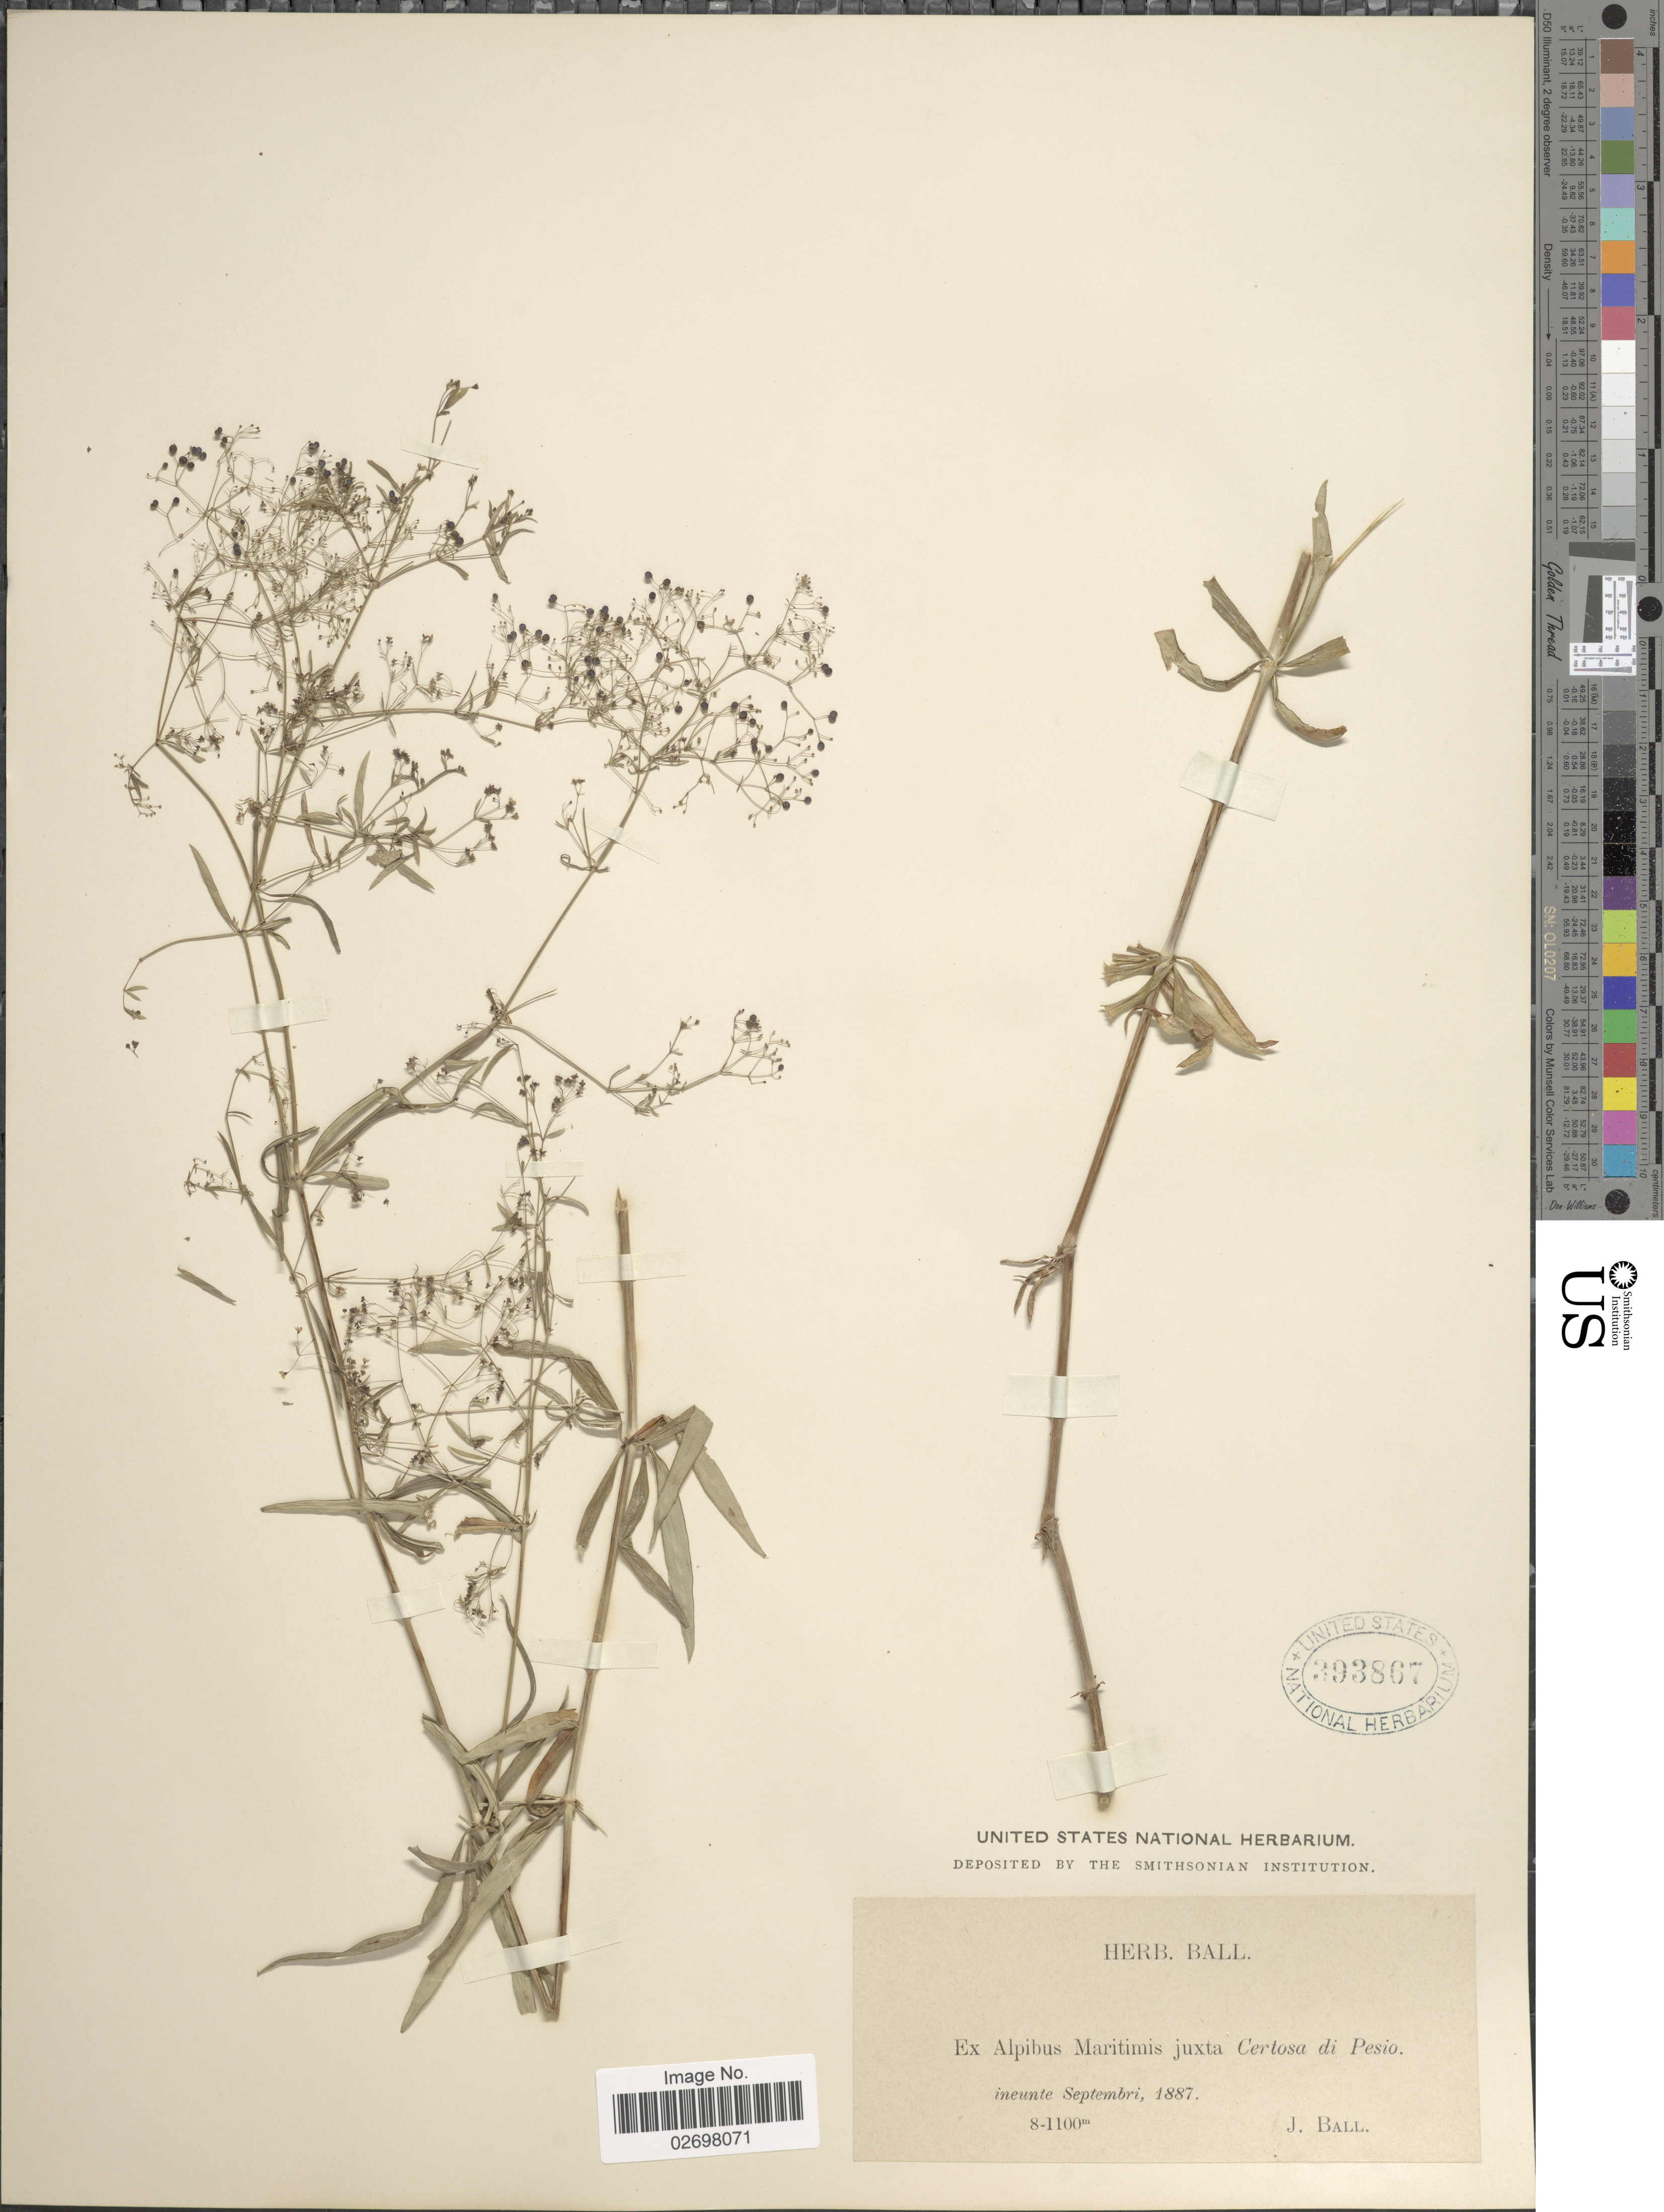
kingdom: Plantae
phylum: Tracheophyta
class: Magnoliopsida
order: Gentianales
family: Rubiaceae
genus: Galium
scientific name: Galium sp.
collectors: J. Ball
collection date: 1887-09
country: Italy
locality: Alpibus Maritimis juxta Certosa di Pesio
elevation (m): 800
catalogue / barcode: US 393867